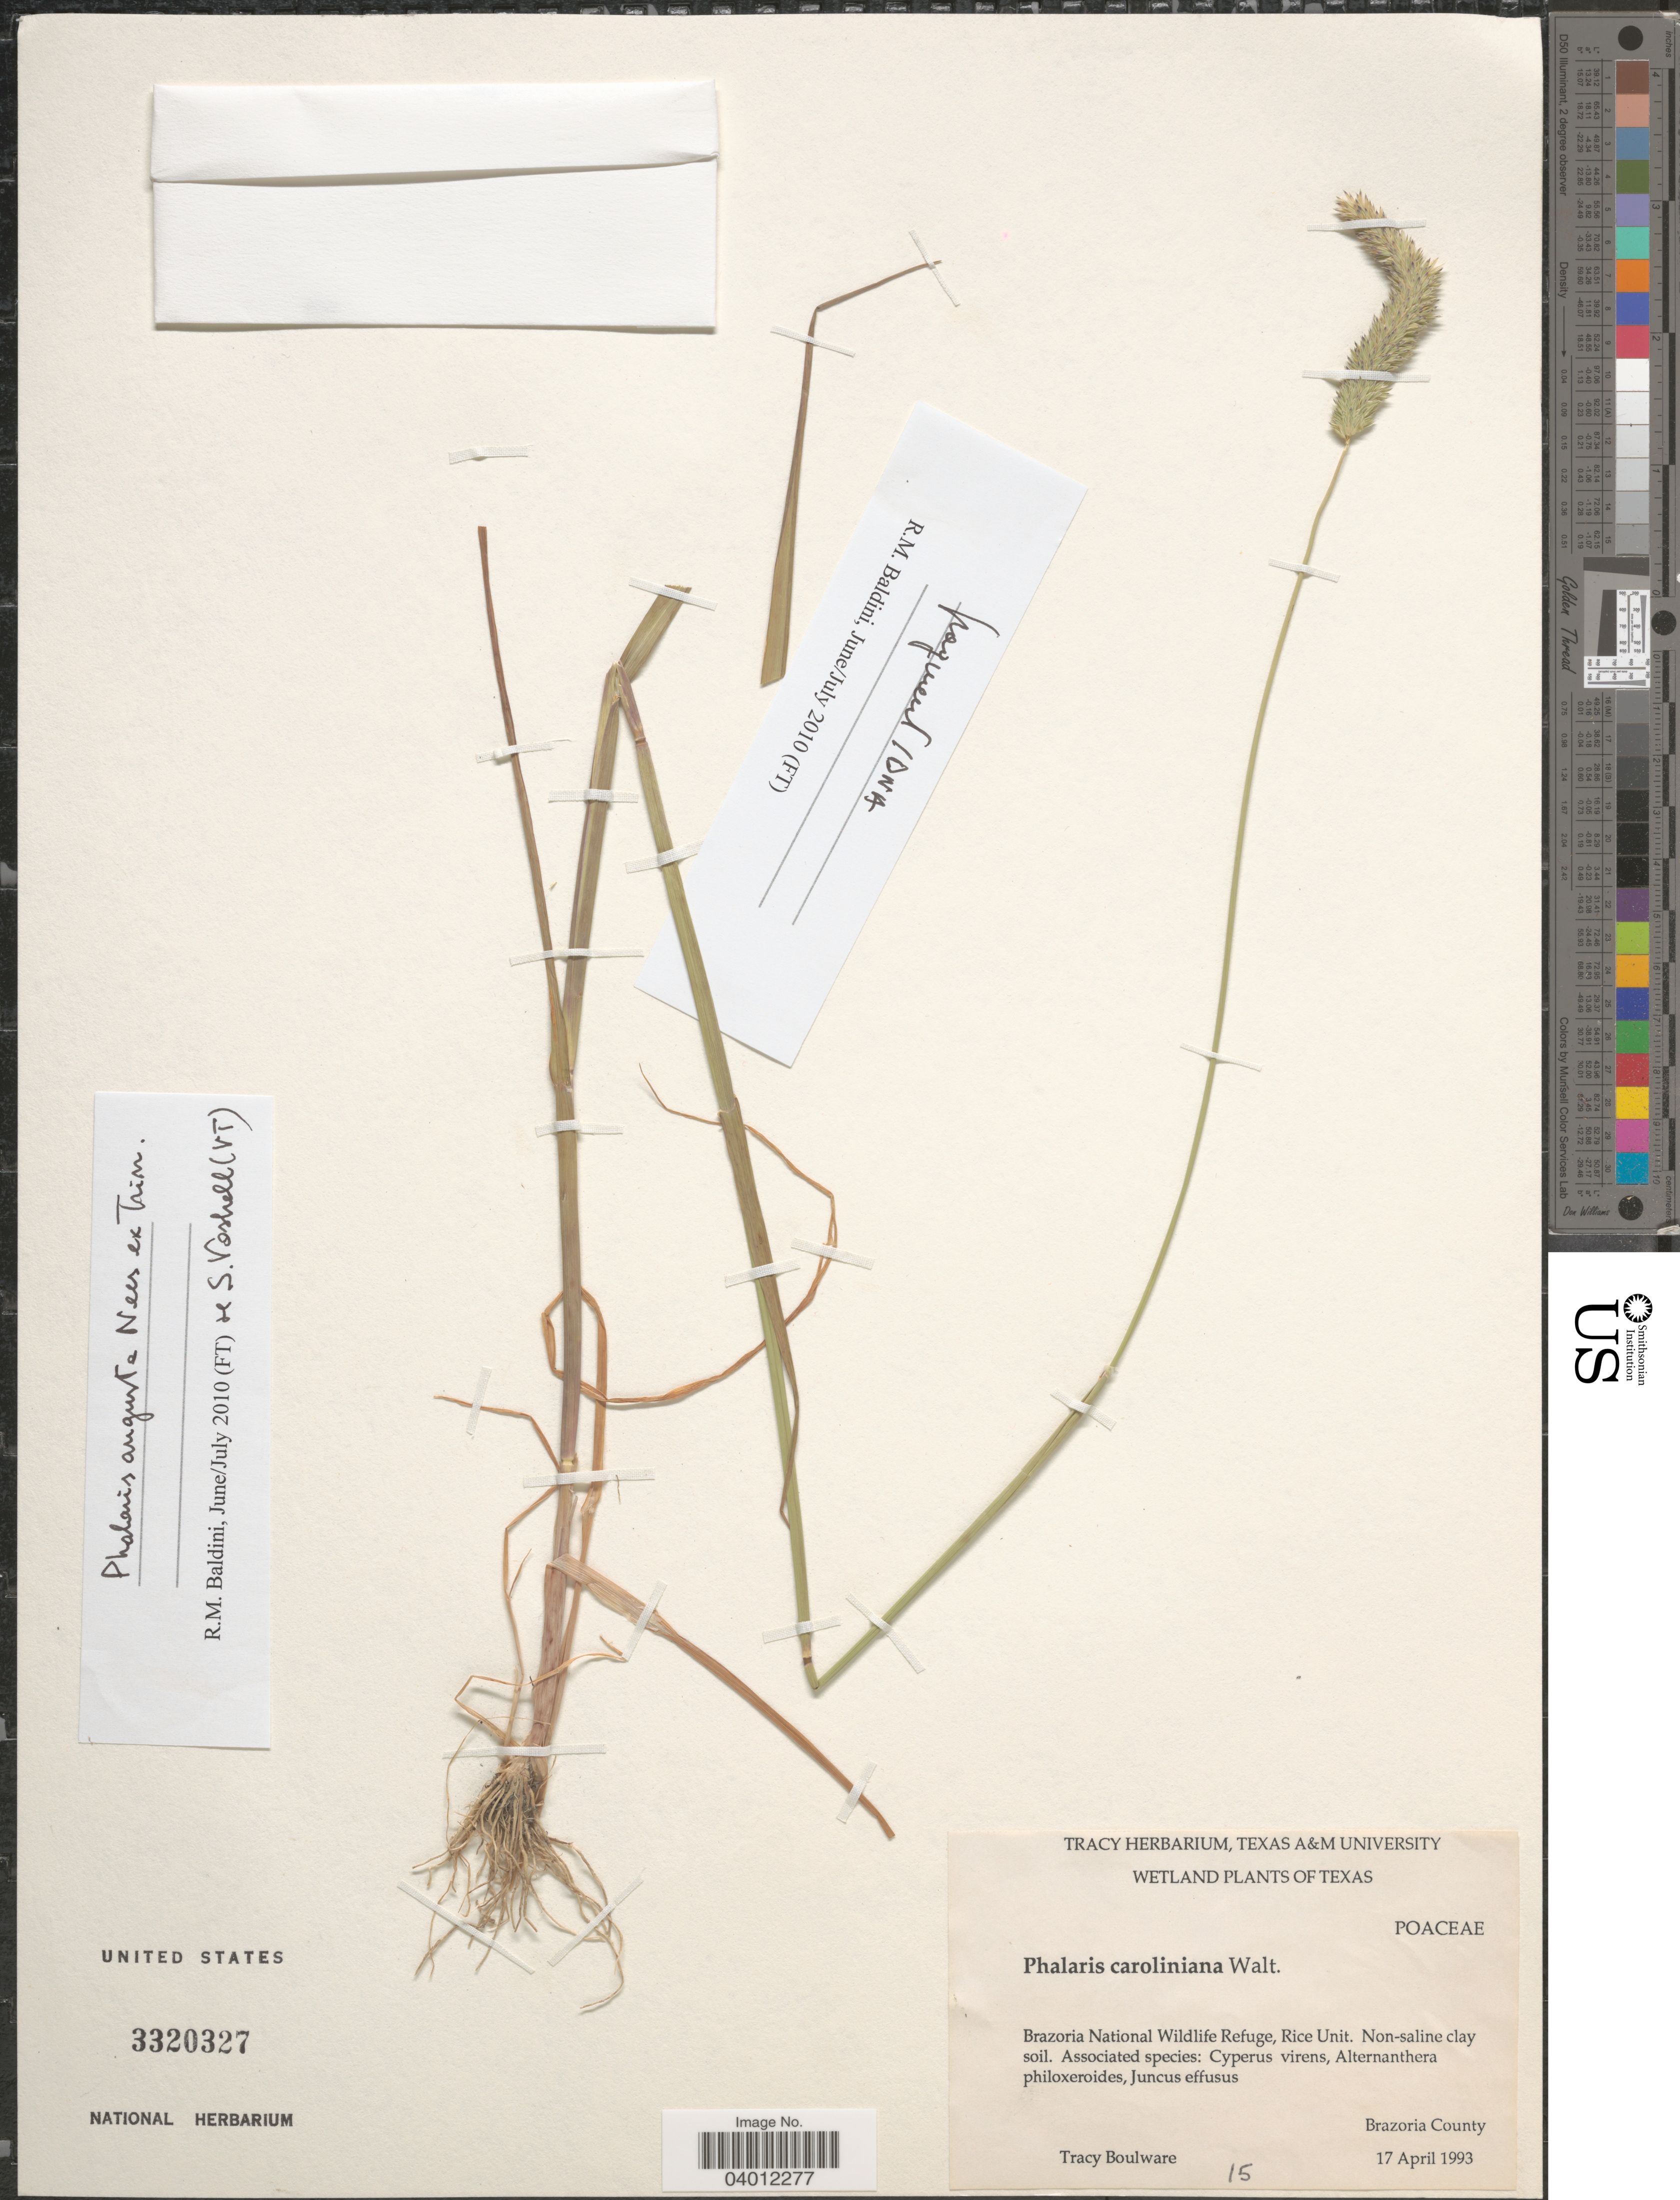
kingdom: Plantae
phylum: Tracheophyta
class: Liliopsida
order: Poales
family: Poaceae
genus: Phalaris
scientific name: Phalaris angusta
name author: Nees ex Trin.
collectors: T. Boulware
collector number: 15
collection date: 1993-04-17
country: United States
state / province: Texas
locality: Brazoria National Wildlife Refuge, Rice Unit. Brazoria County.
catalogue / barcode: US 3320327